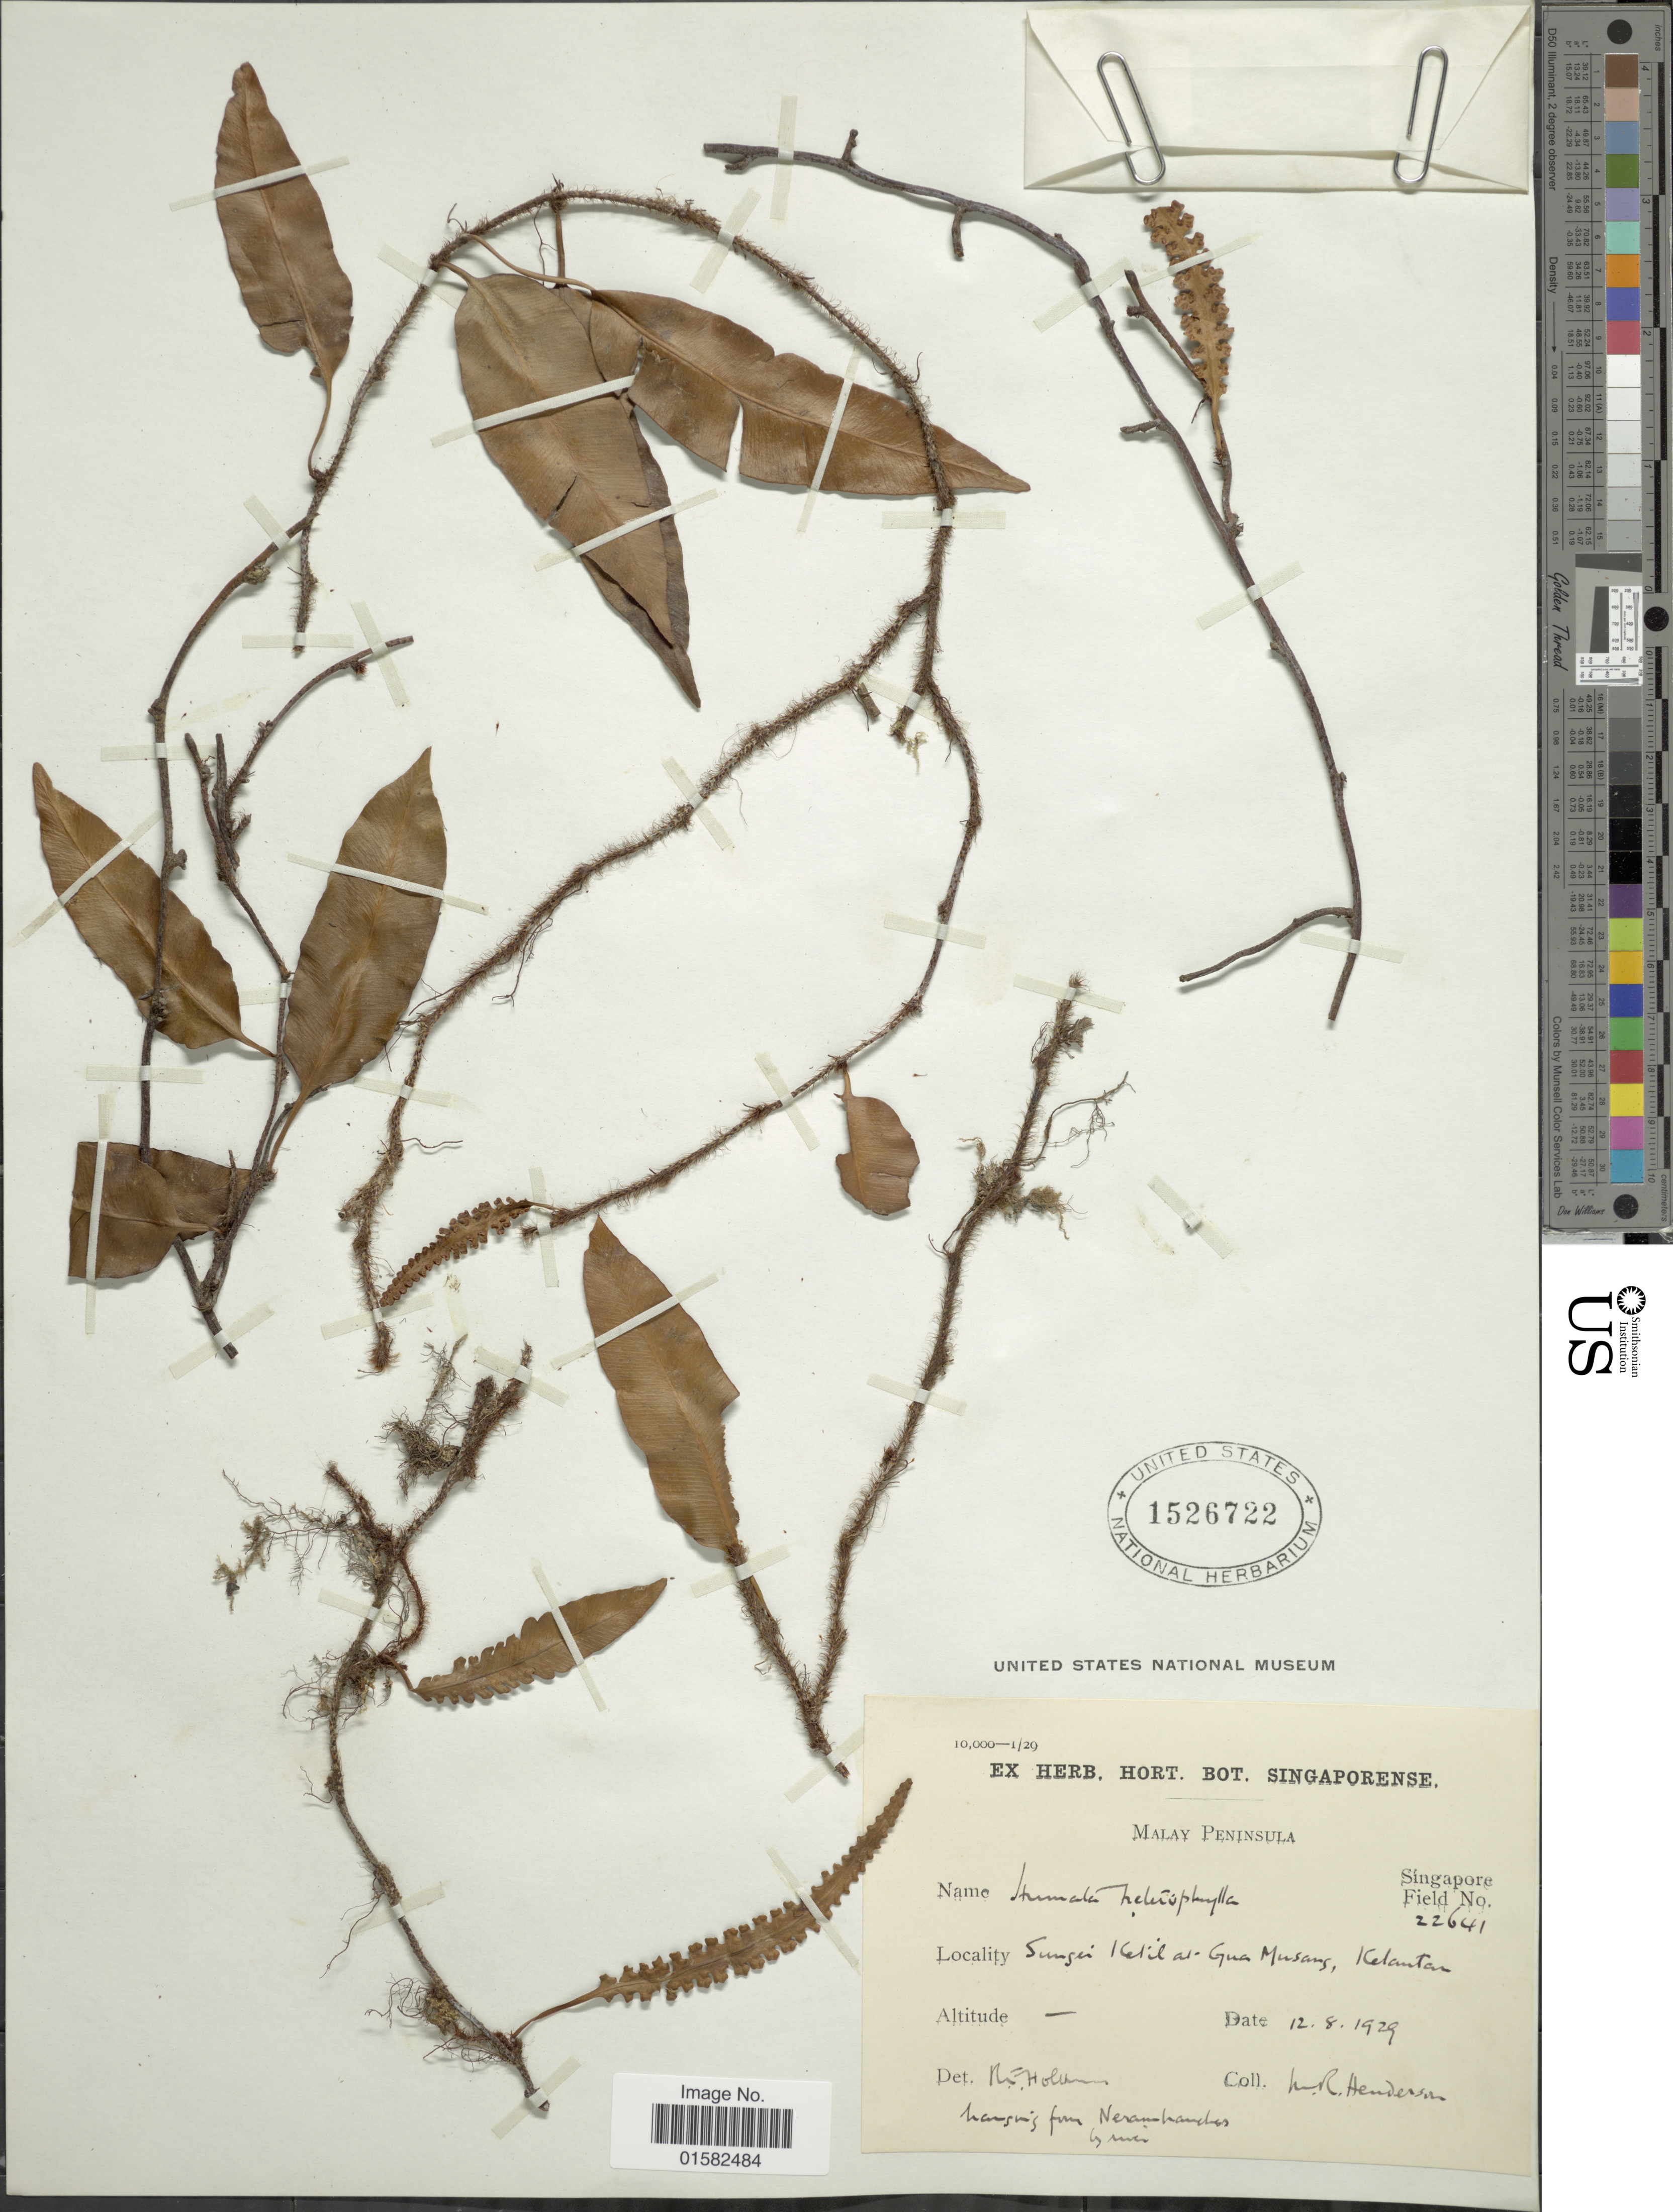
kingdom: Plantae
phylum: Tracheophyta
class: Polypodiopsida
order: Polypodiales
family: Davalliaceae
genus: Humata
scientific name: Humata heterophylla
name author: (Sm.) Desv.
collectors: M. Henderson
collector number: Singapore Field 22641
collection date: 1929-08-12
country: Malaysia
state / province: Kelantan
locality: Malay Peninsula, Sungei Ketal at Gua Musang, Kelantan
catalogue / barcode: US 1526722